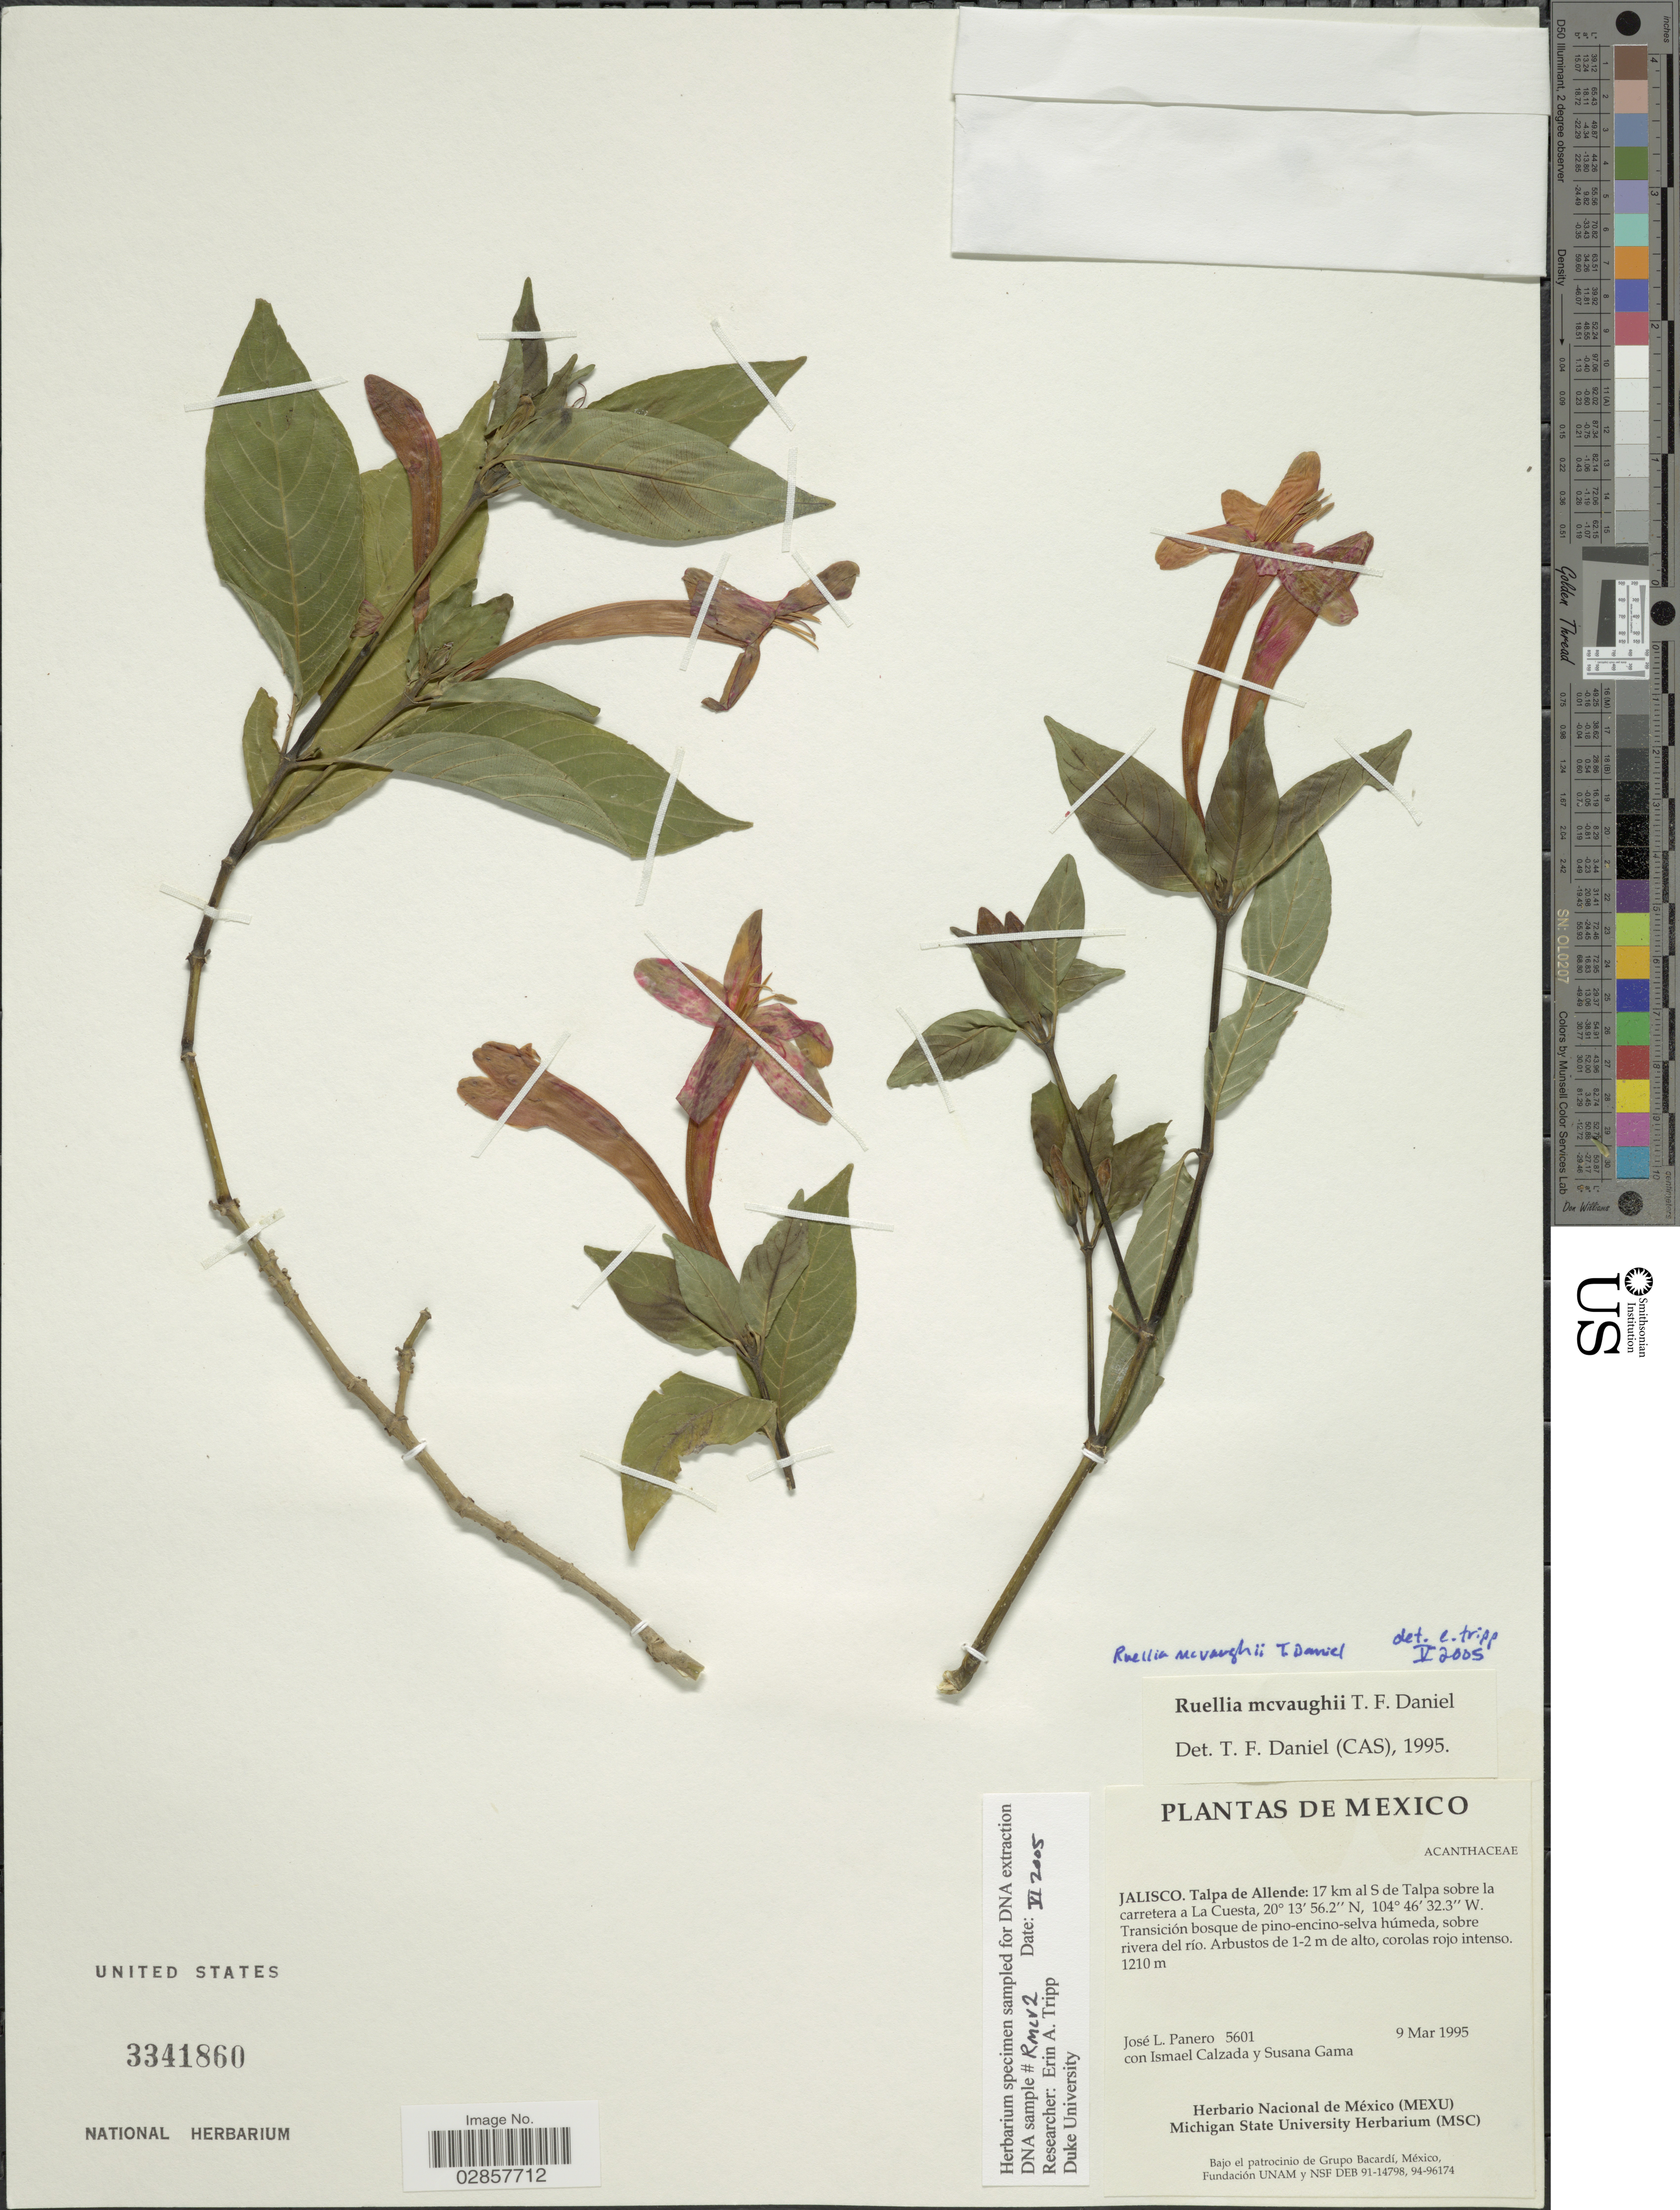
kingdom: Plantae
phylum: Tracheophyta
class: Magnoliopsida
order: Lamiales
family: Acanthaceae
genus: Ruellia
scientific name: Ruellia mcvaughii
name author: T.F. Daniel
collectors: J. L. Panero, I. Calzada & S. Gama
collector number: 5601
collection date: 1995-03-09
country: Mexico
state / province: Jalisco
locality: Talpa de Allende, 17 km al S de Talpa sobre la carretera a La Cuesta.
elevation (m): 1210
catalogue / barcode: US 3341860